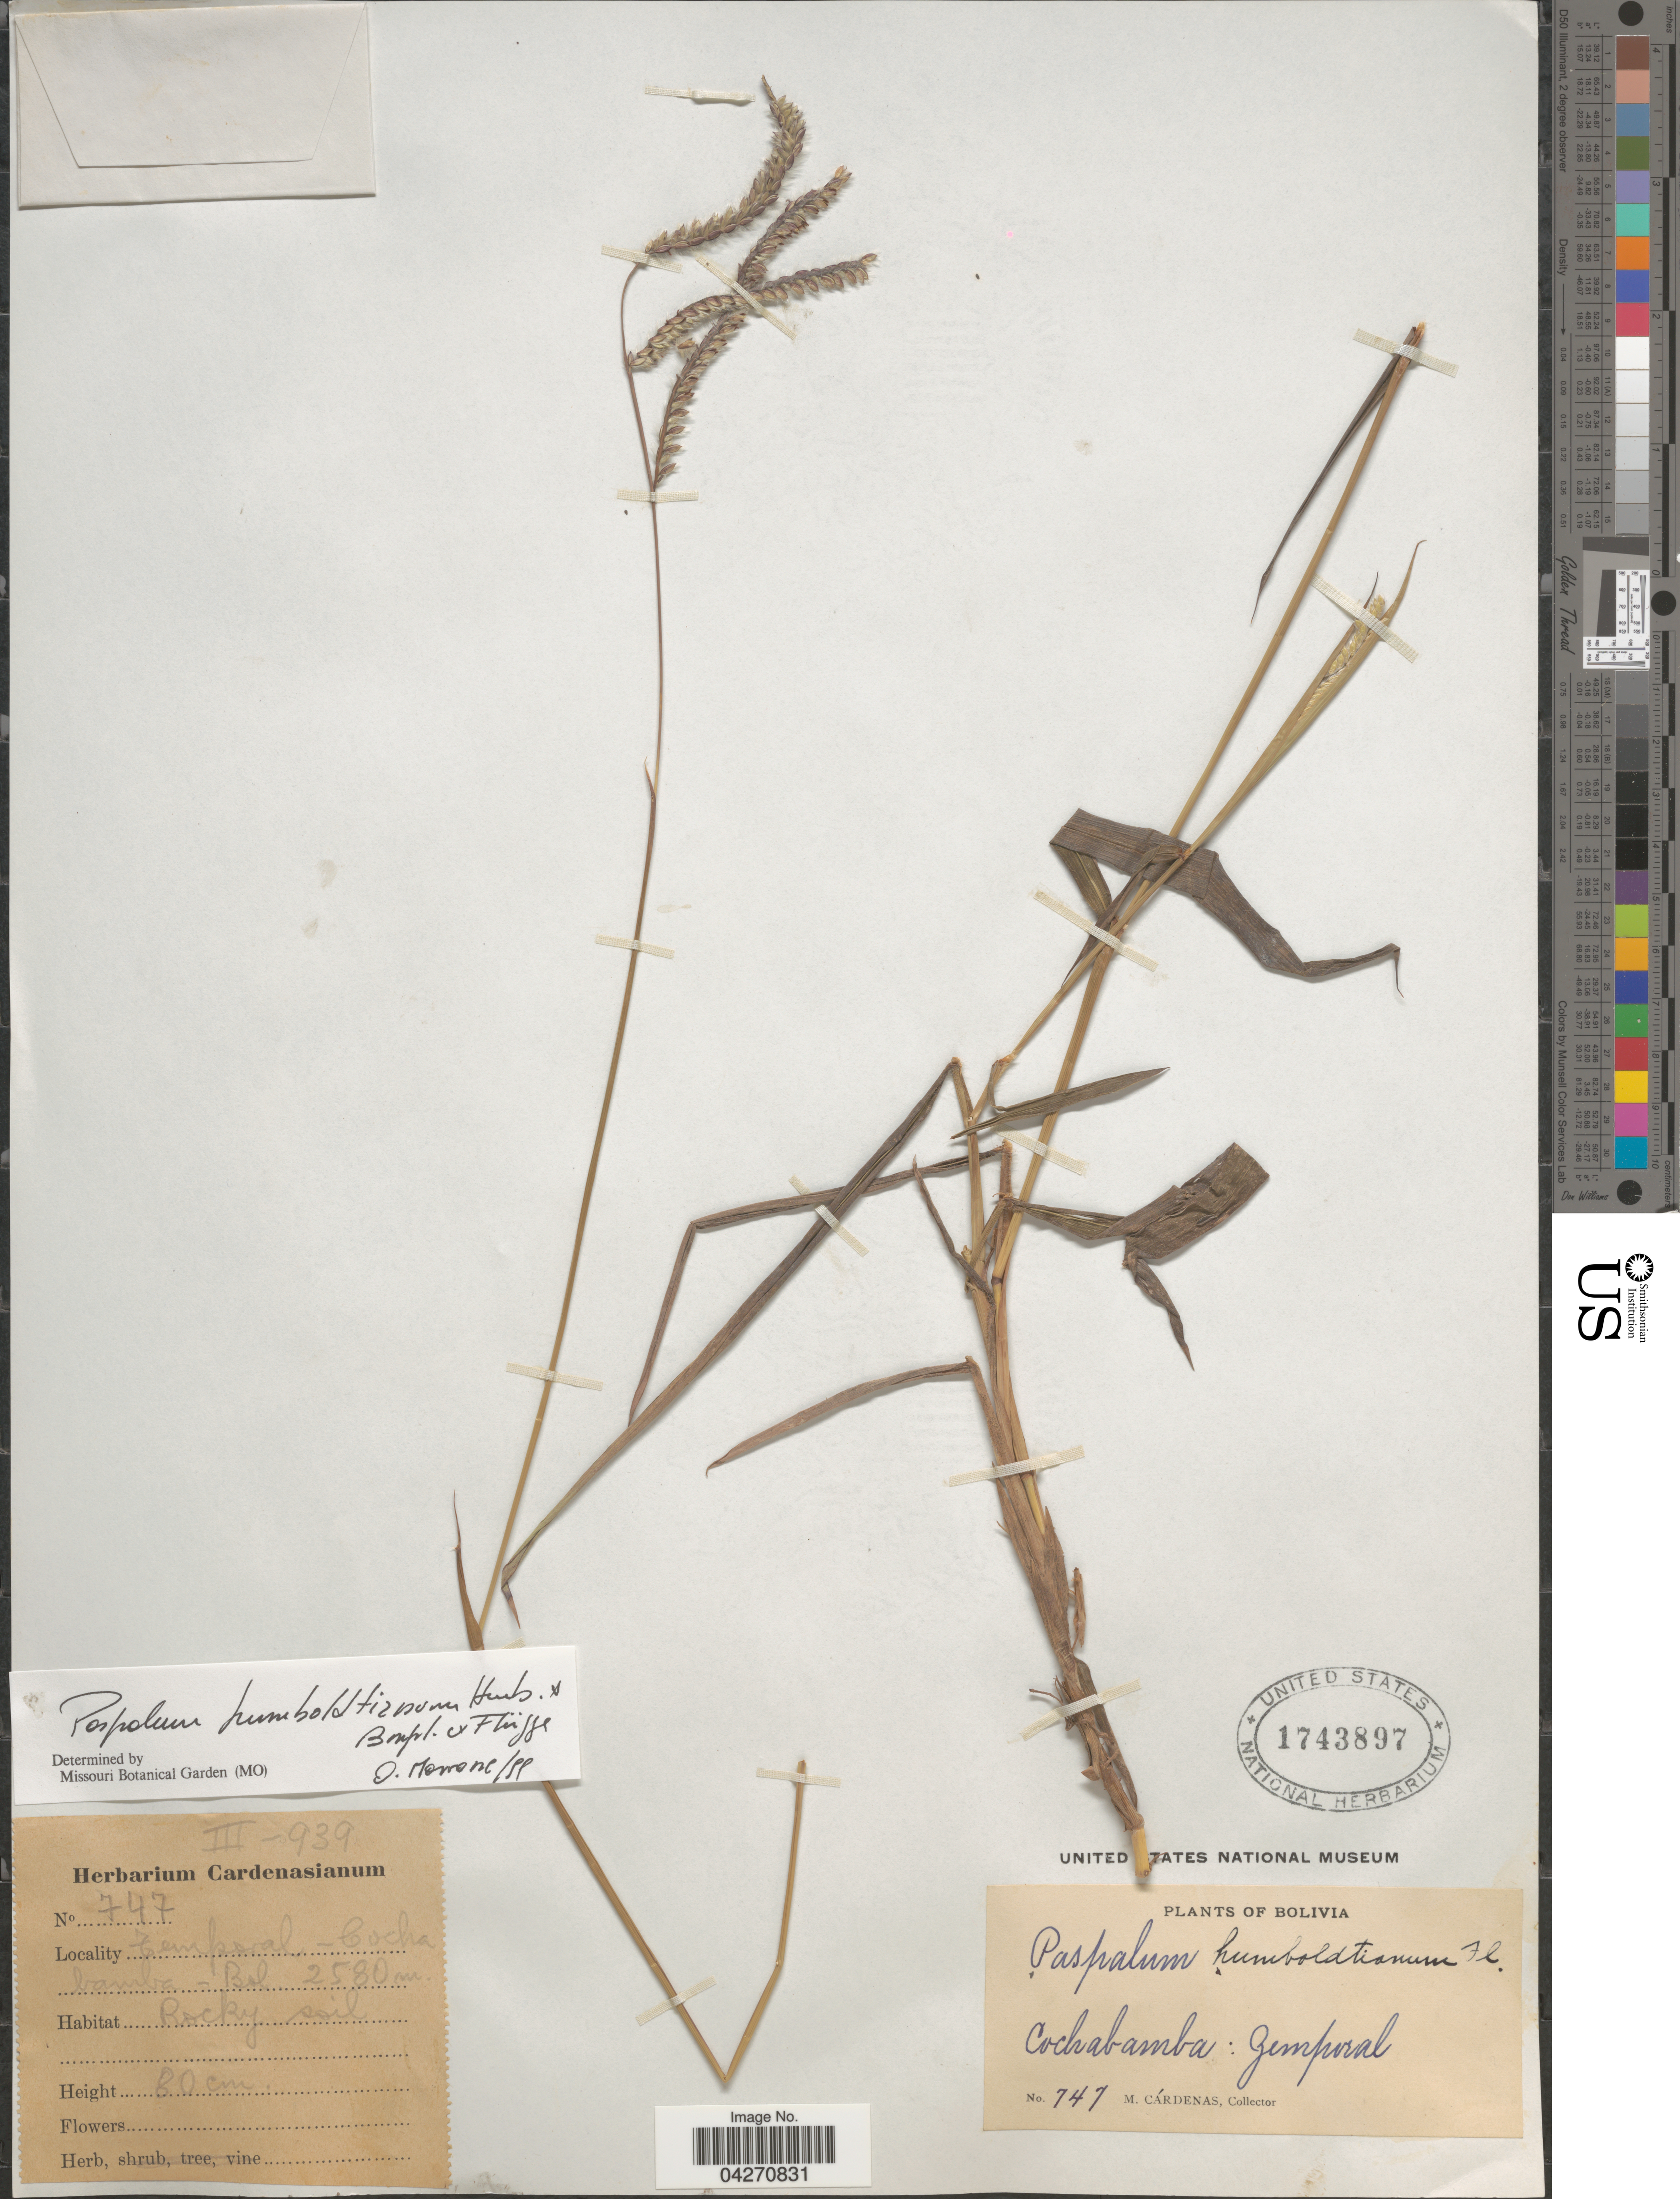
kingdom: Plantae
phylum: Tracheophyta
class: Liliopsida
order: Poales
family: Poaceae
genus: Paspalum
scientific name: Paspalum humboldtianum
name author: Flüggé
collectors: M. Cárdenas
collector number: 747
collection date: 1939-03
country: Bolivia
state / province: Cochabamba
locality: Zemporal.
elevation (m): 2580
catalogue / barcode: US 1743897